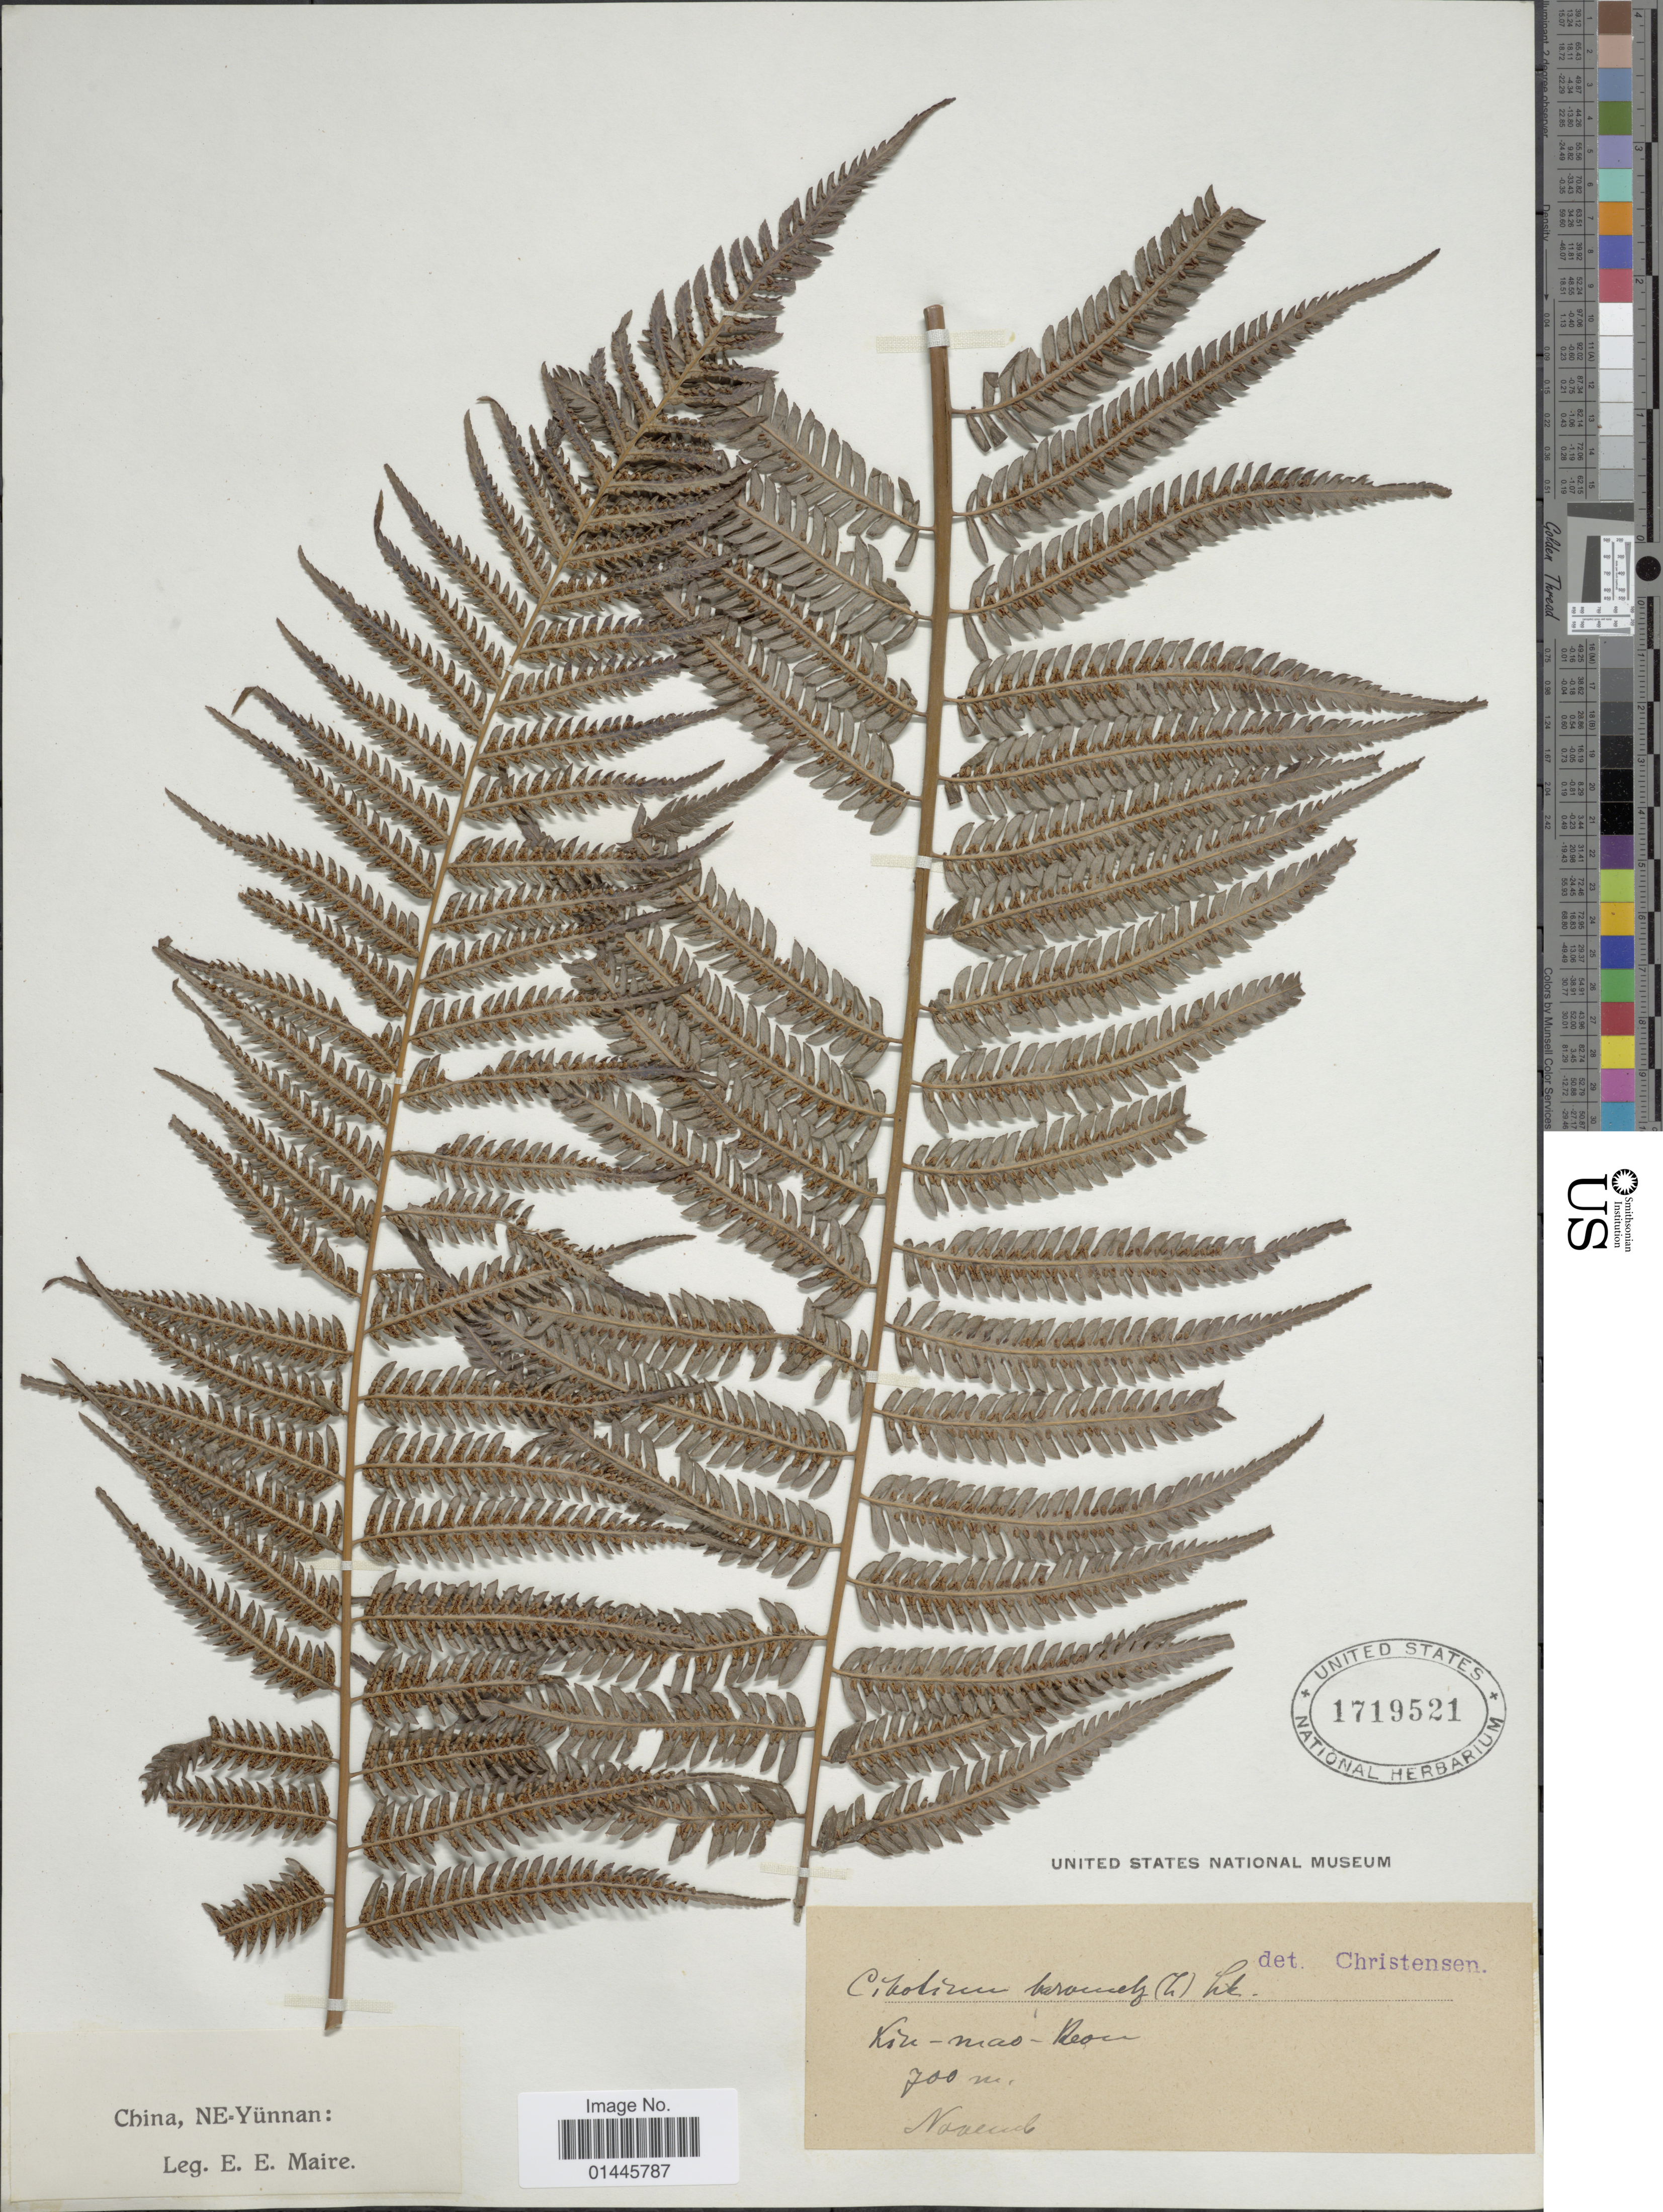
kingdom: Plantae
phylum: Tracheophyta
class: Polypodiopsida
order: Cyatheales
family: Cibotiaceae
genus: Cibotium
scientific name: Cibotium barometz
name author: (L.) J. Sm.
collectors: Naveud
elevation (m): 700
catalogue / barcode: US 1719521